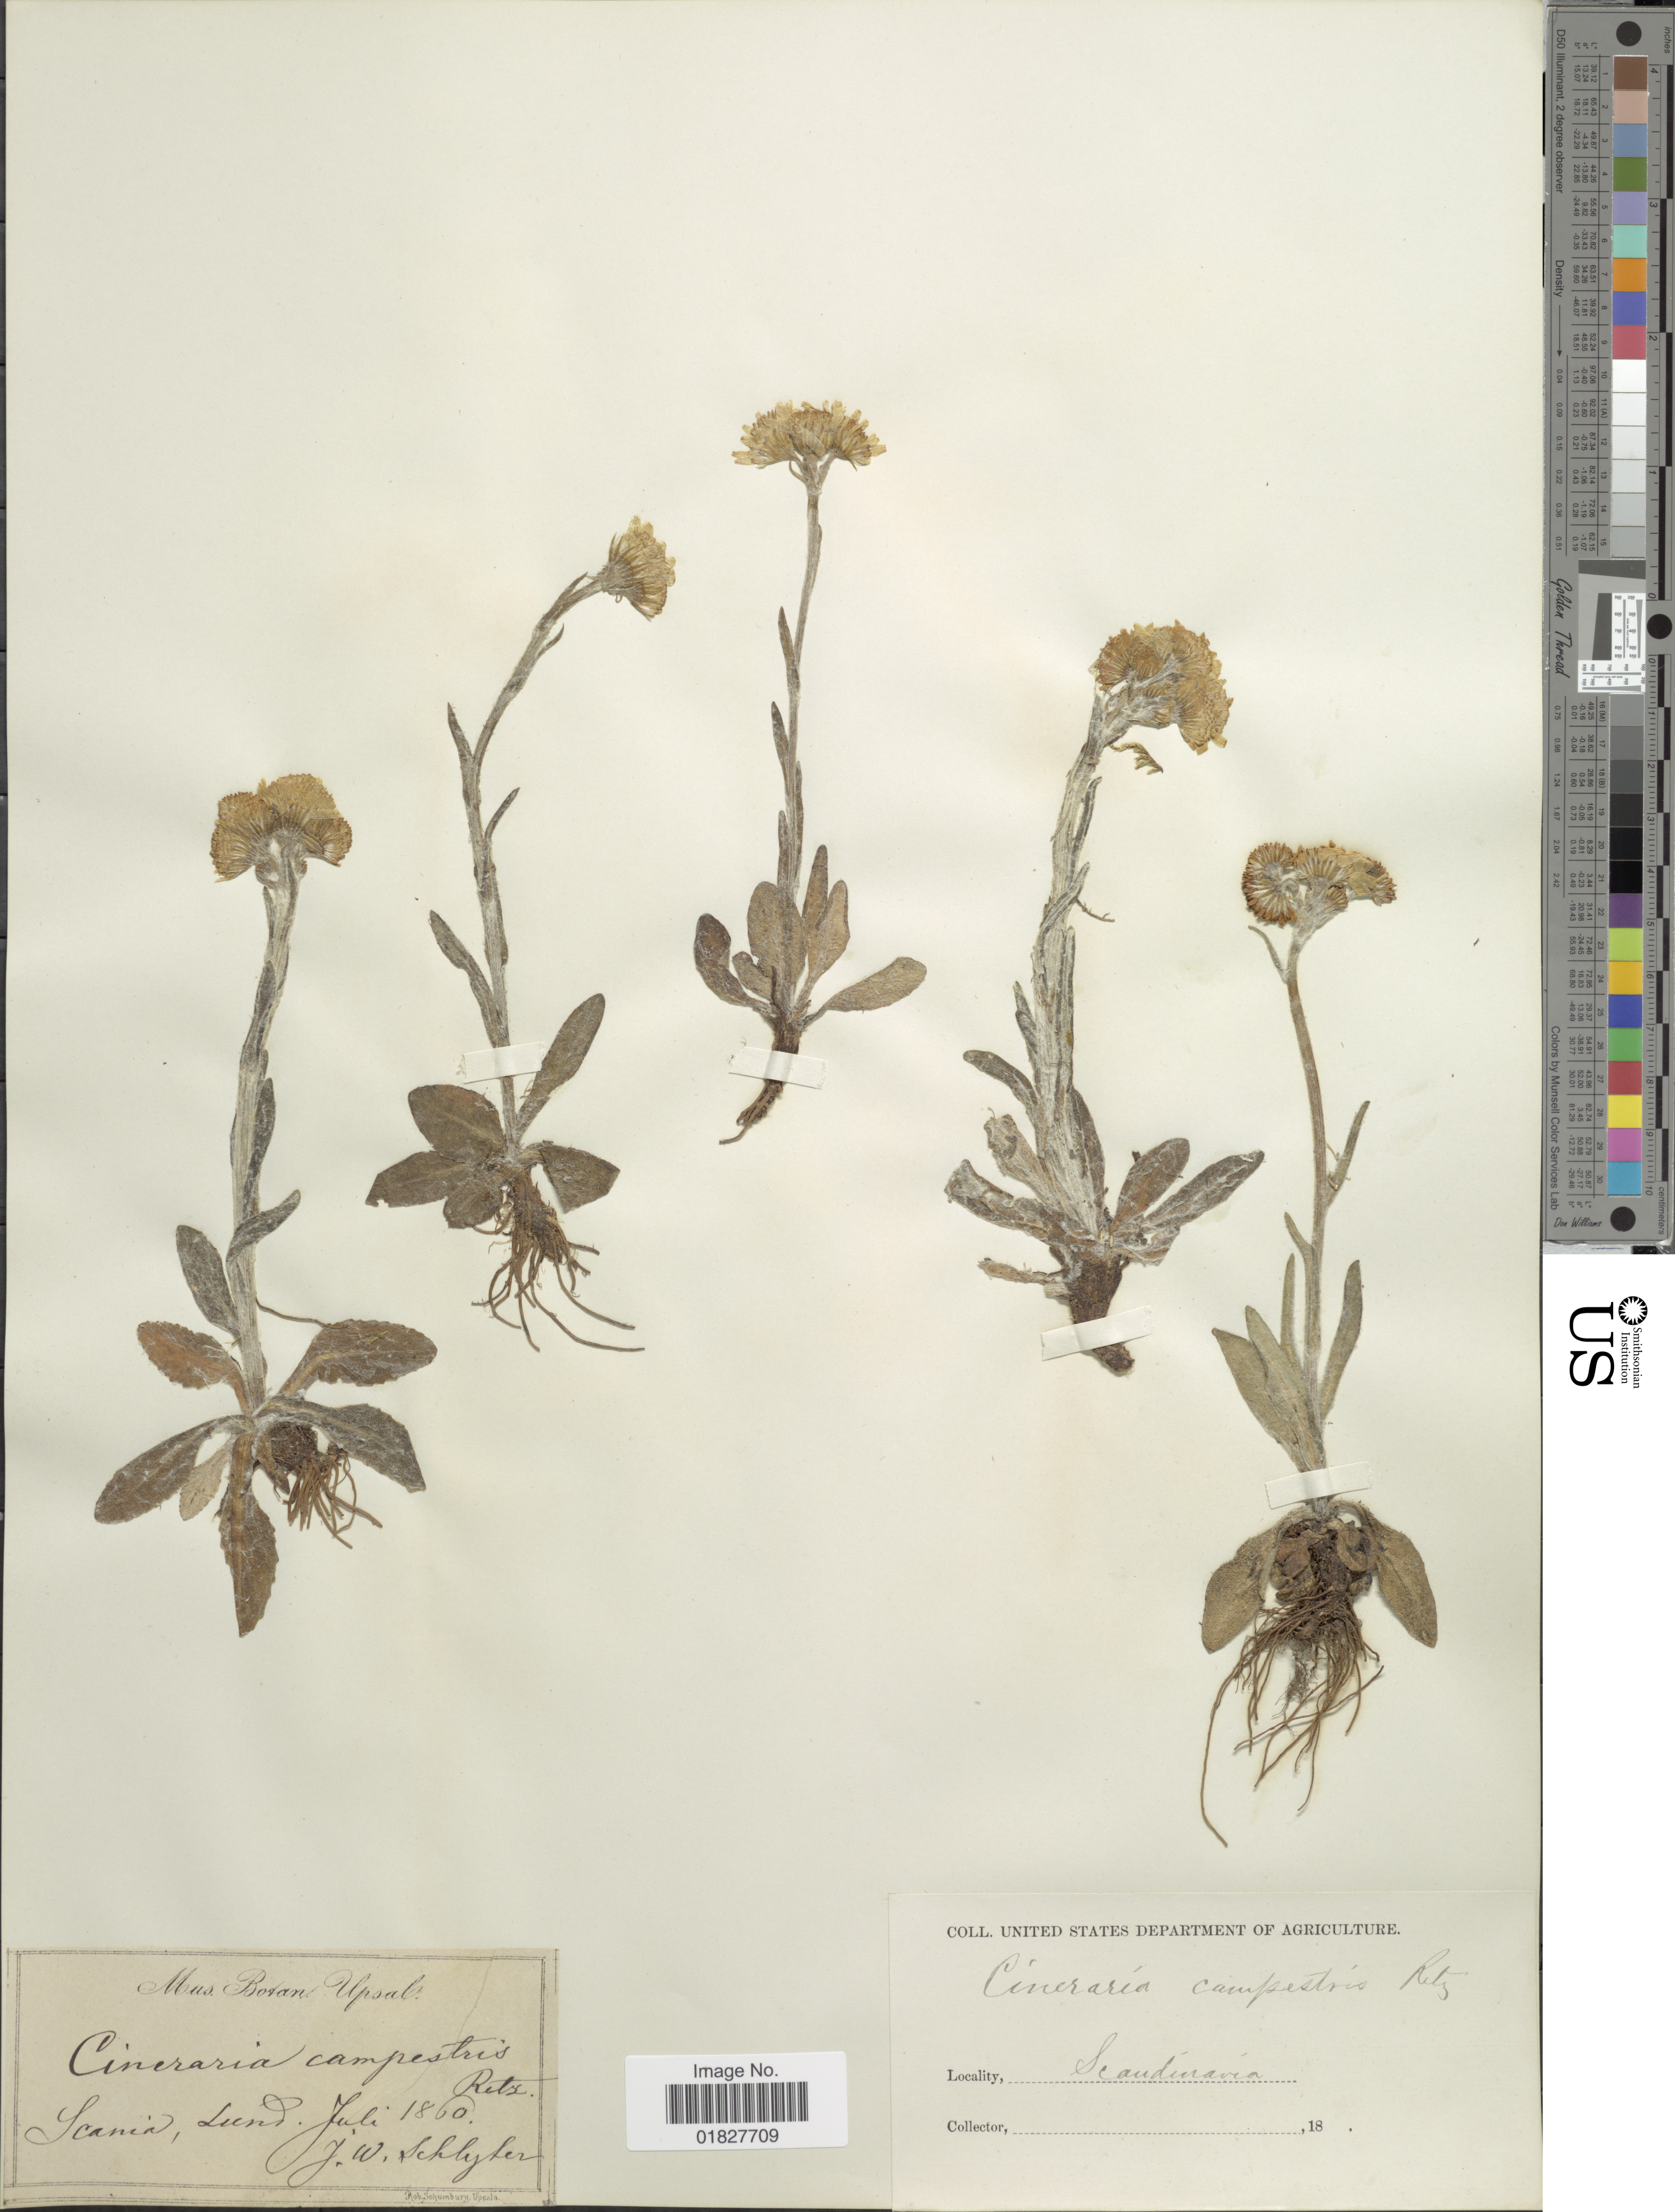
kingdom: Plantae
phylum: Tracheophyta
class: Magnoliopsida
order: Asterales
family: Asteraceae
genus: Cineraria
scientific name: Cineraria campestris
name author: Retz.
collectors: J. Schlyter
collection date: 1860-07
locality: Scandinavia, Scania, Lund [interpreted]